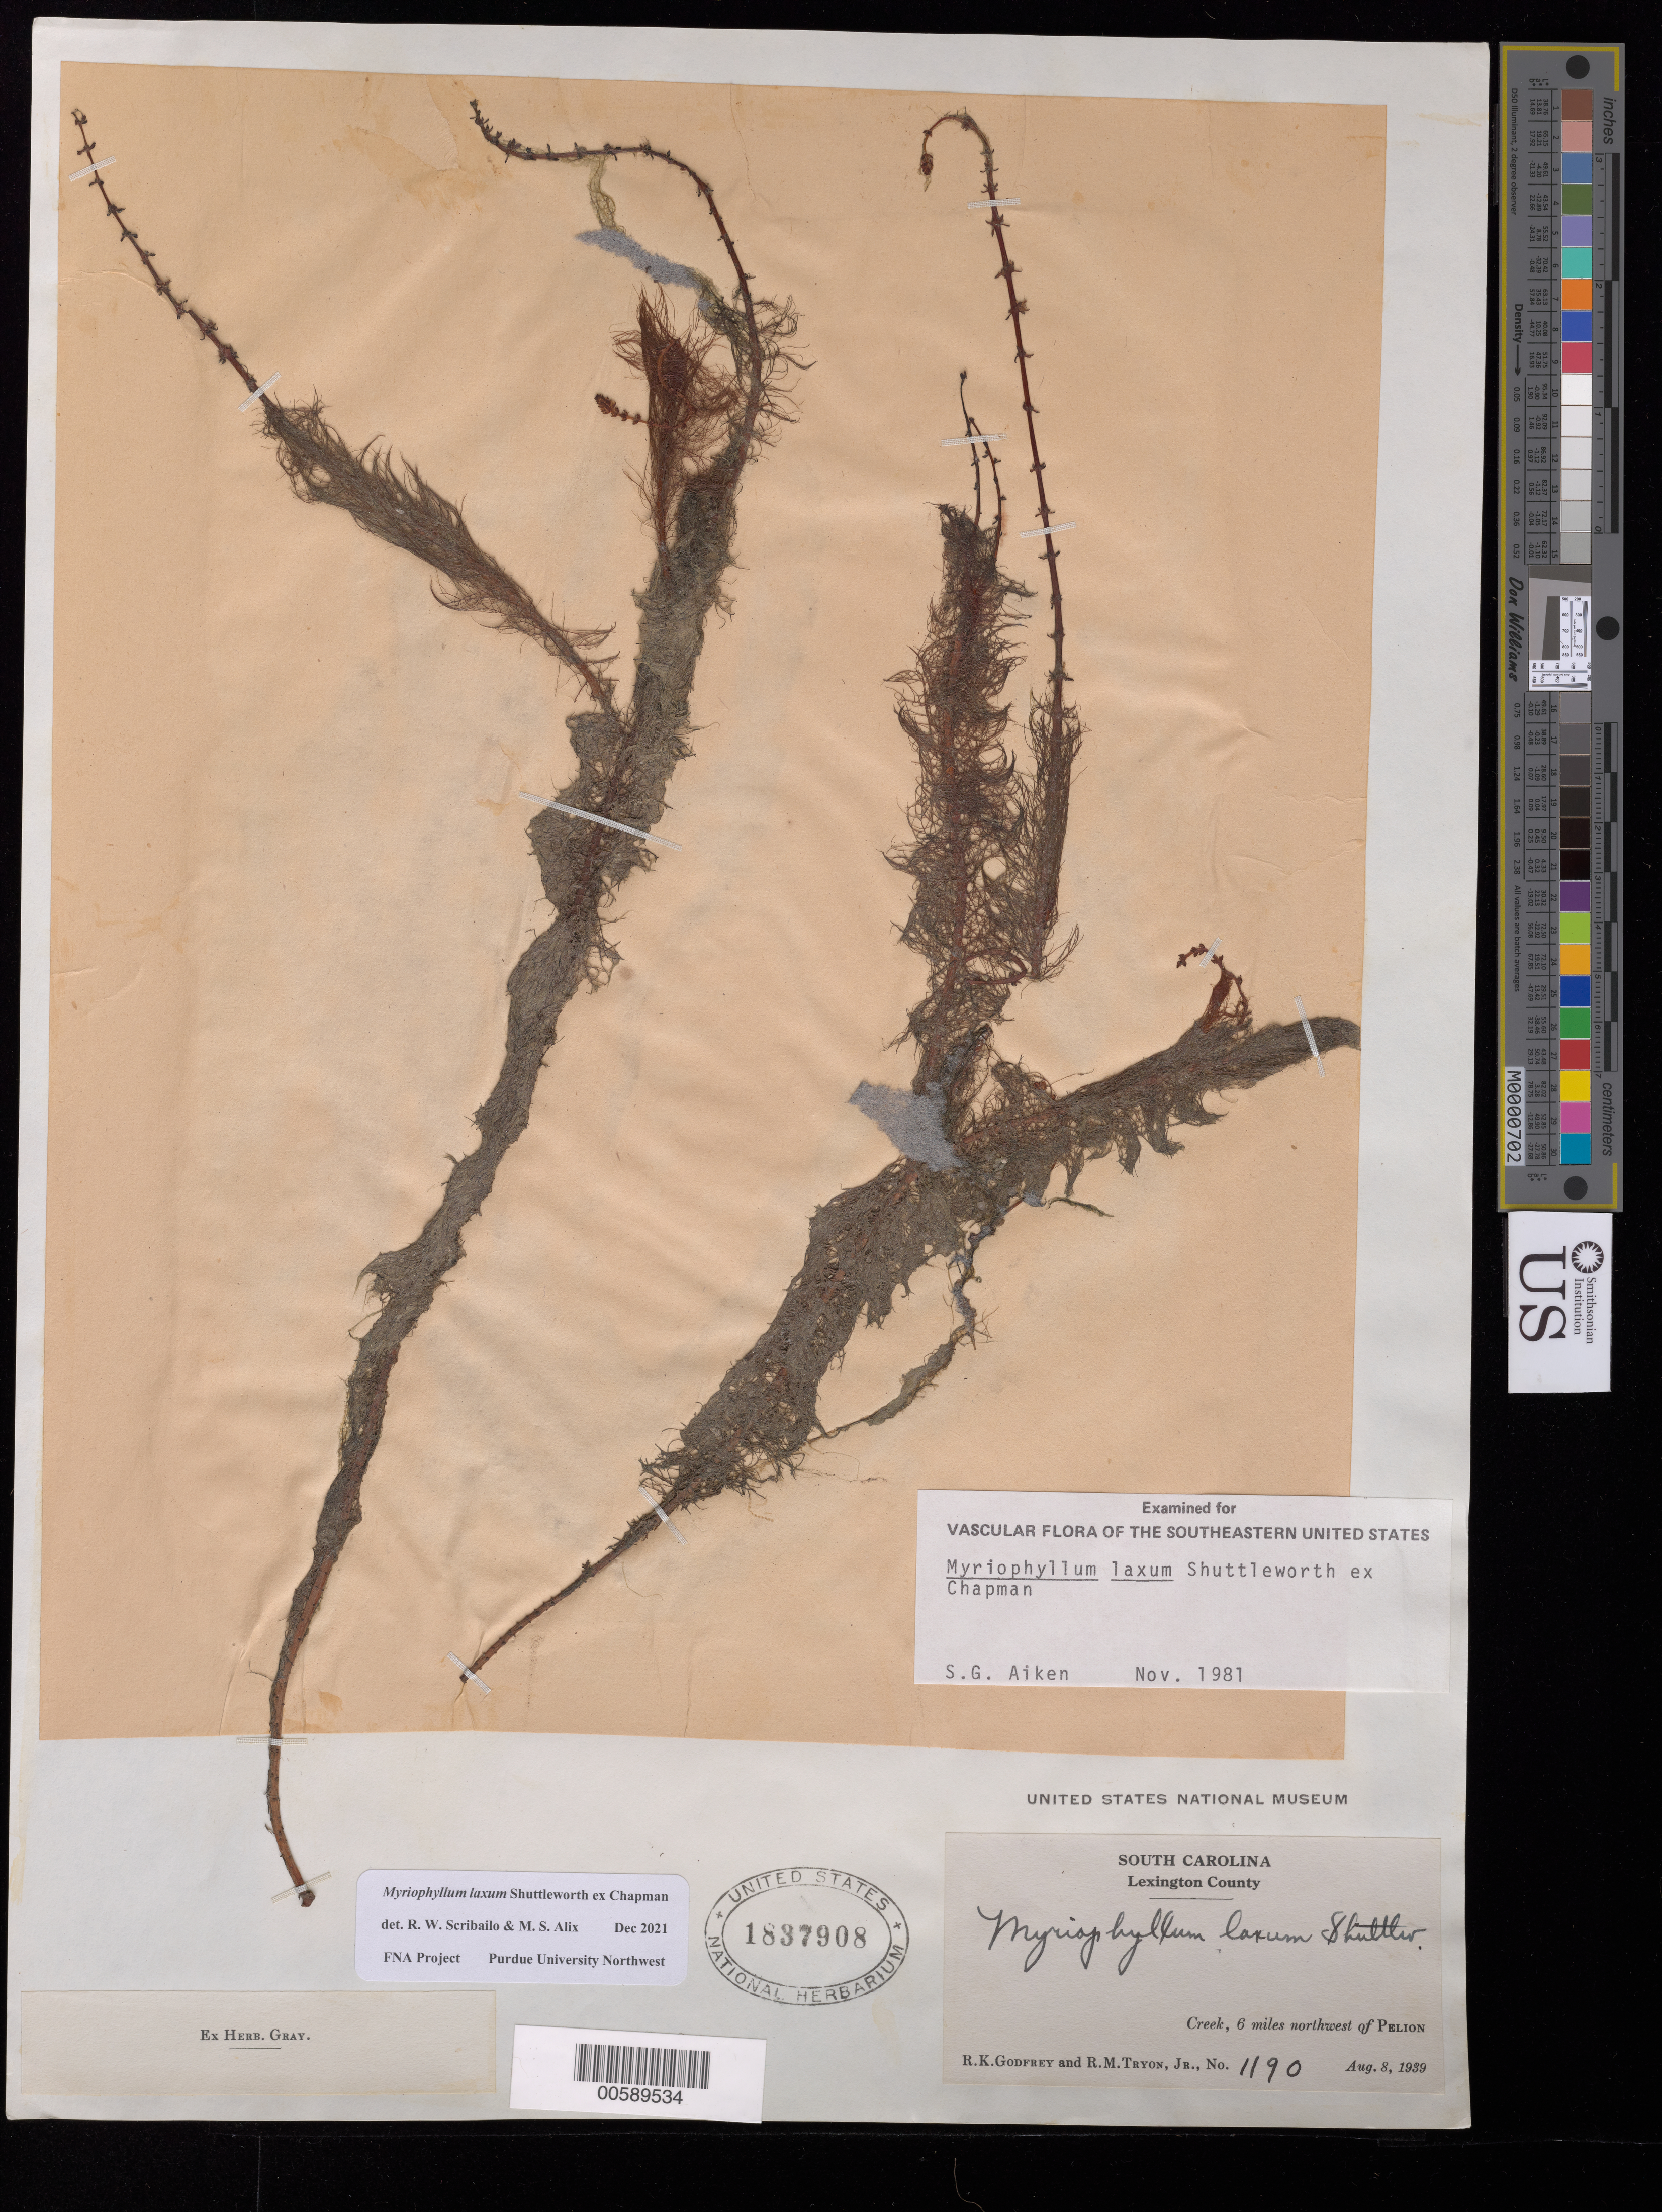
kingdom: Plantae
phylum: Tracheophyta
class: Magnoliopsida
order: Saxifragales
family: Haloragaceae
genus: Myriophyllum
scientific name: Myriophyllum laxum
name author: Shuttlw. ex Chapm.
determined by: Scribailo, R. W.; Alix, M. S.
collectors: R. K. Godfrey & R. M. Tryon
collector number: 1190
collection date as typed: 08 Aug 1939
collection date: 1939-08-08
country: United States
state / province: South Carolina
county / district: Lexington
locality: NW of Pelion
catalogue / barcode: US 1837908